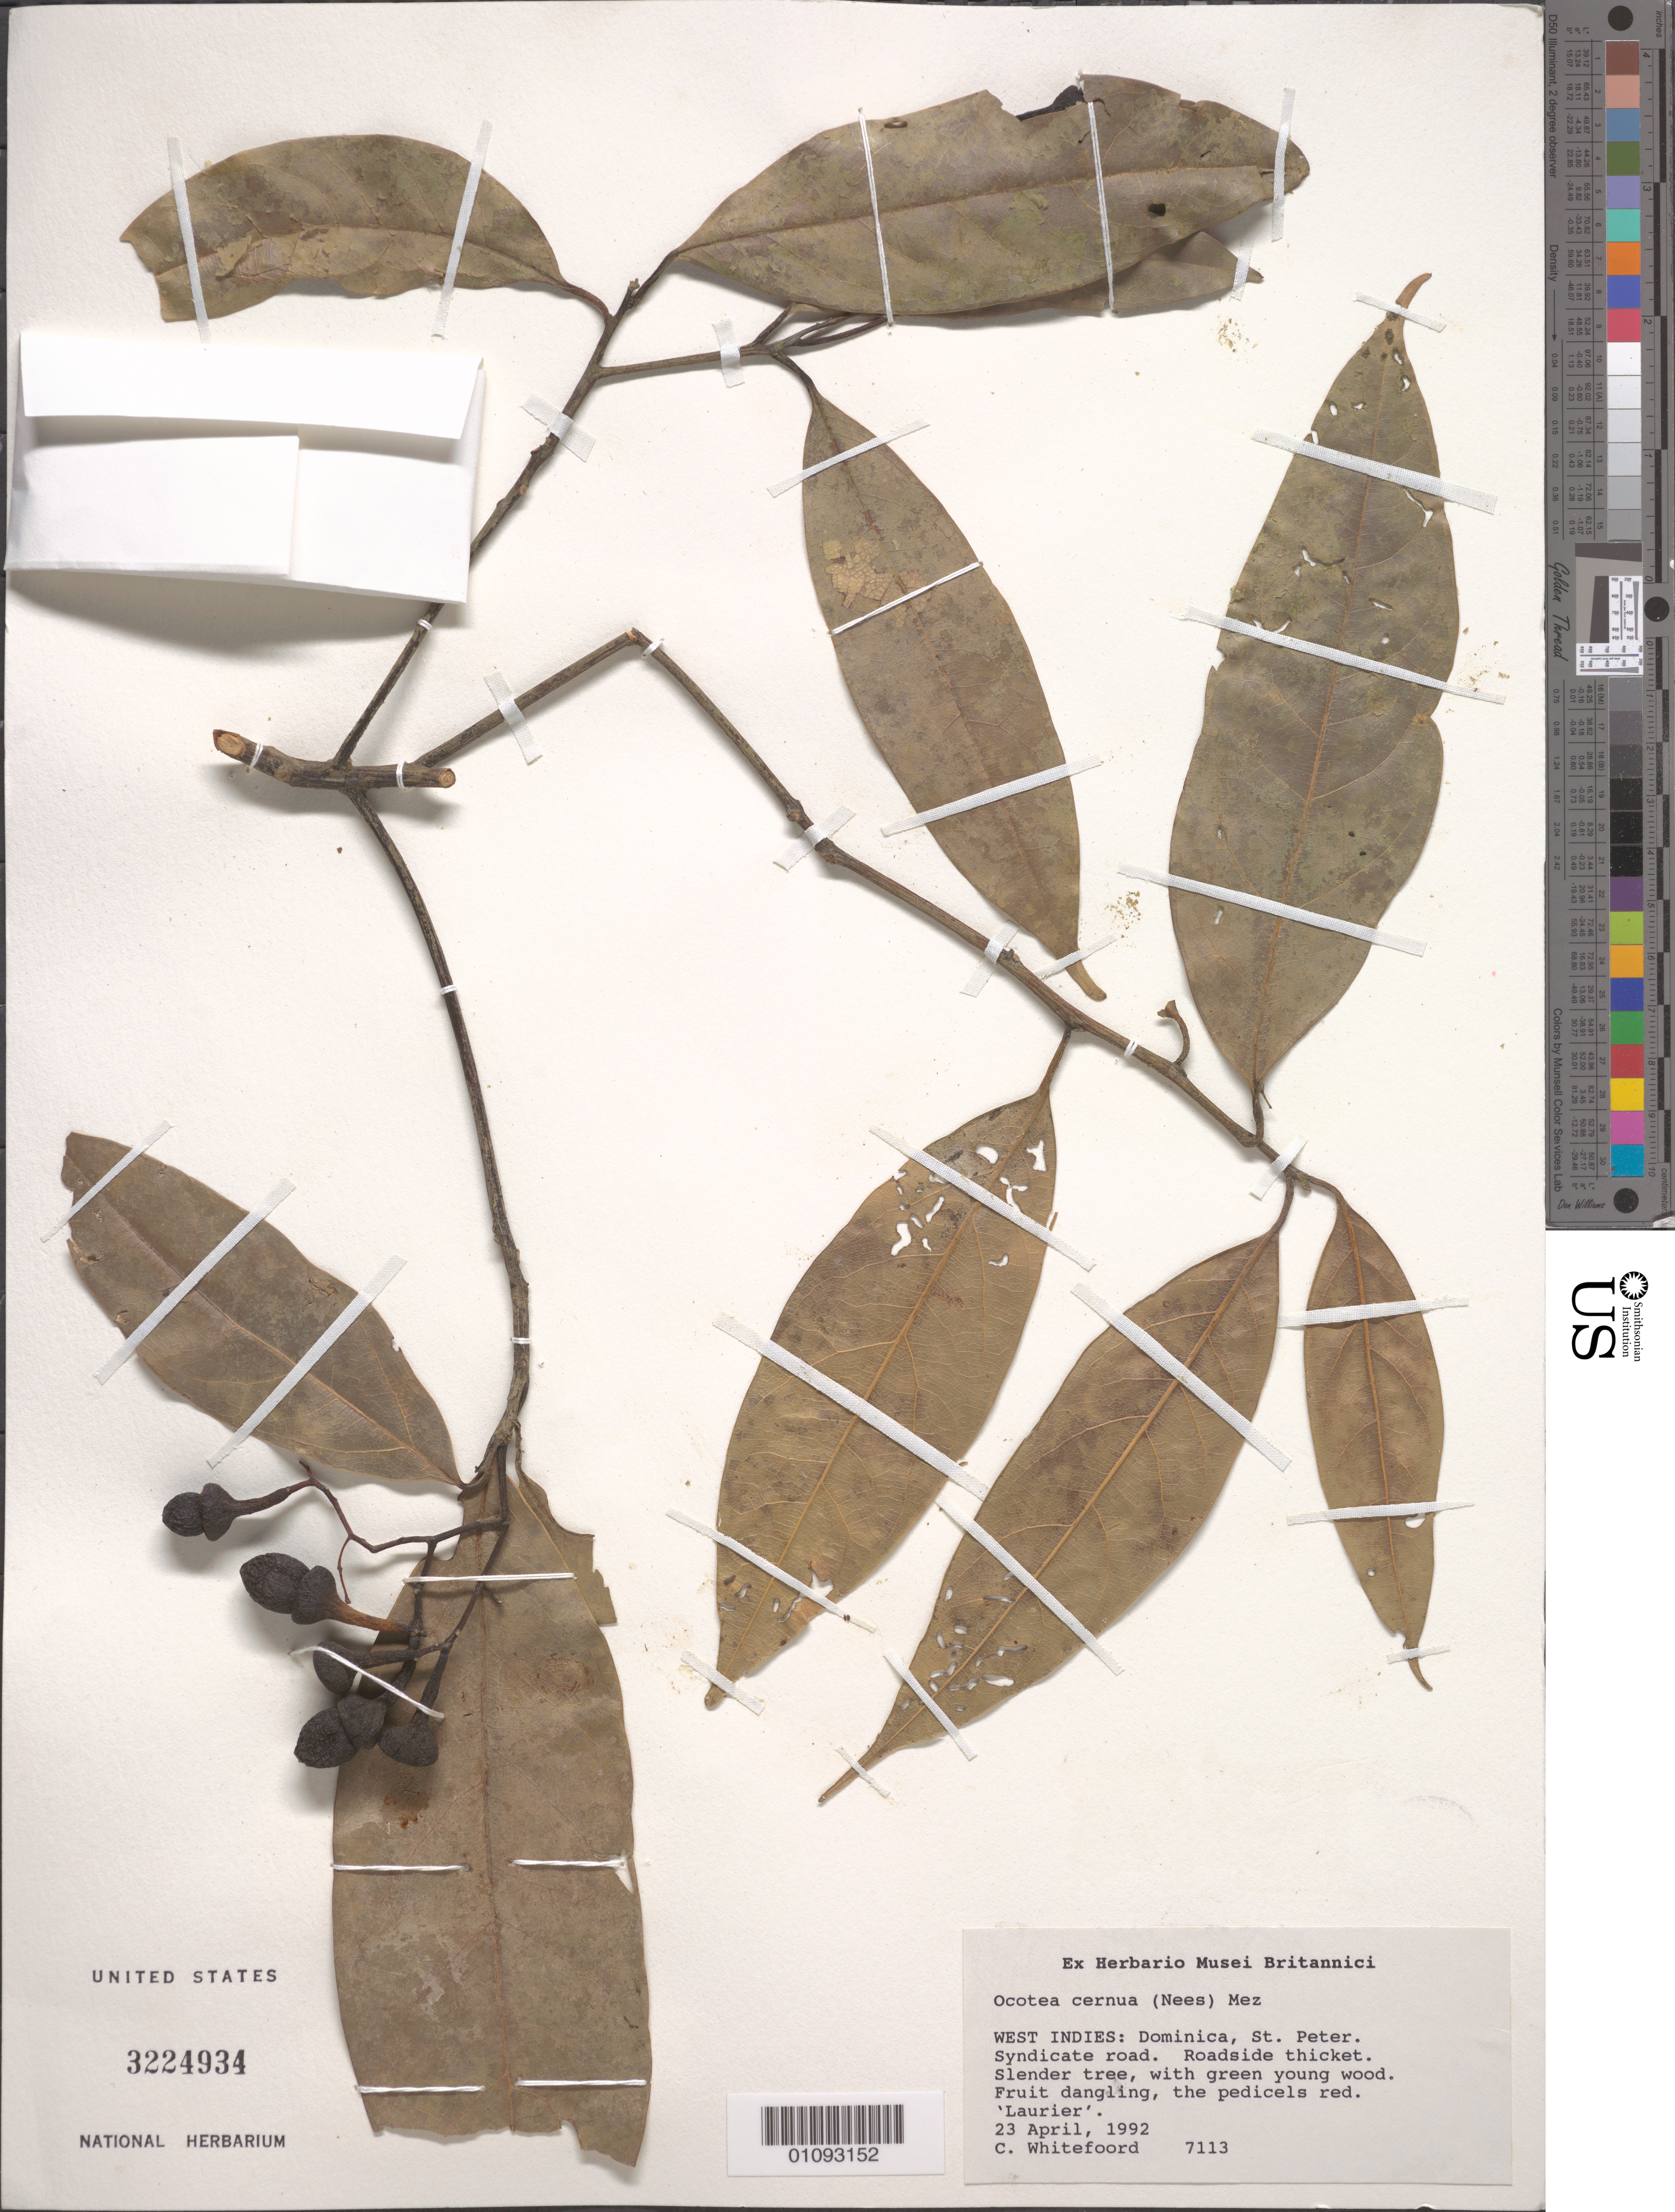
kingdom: Plantae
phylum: Tracheophyta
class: Magnoliopsida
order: Laurales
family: Lauraceae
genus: Ocotea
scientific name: Ocotea cernua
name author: (Nees) Mez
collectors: C. Whitefoord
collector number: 7113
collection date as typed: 23 Apr 1992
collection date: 1992-04-23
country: Dominica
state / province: St. Peter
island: Dominica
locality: Syndicate Road.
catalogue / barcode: US 3224934